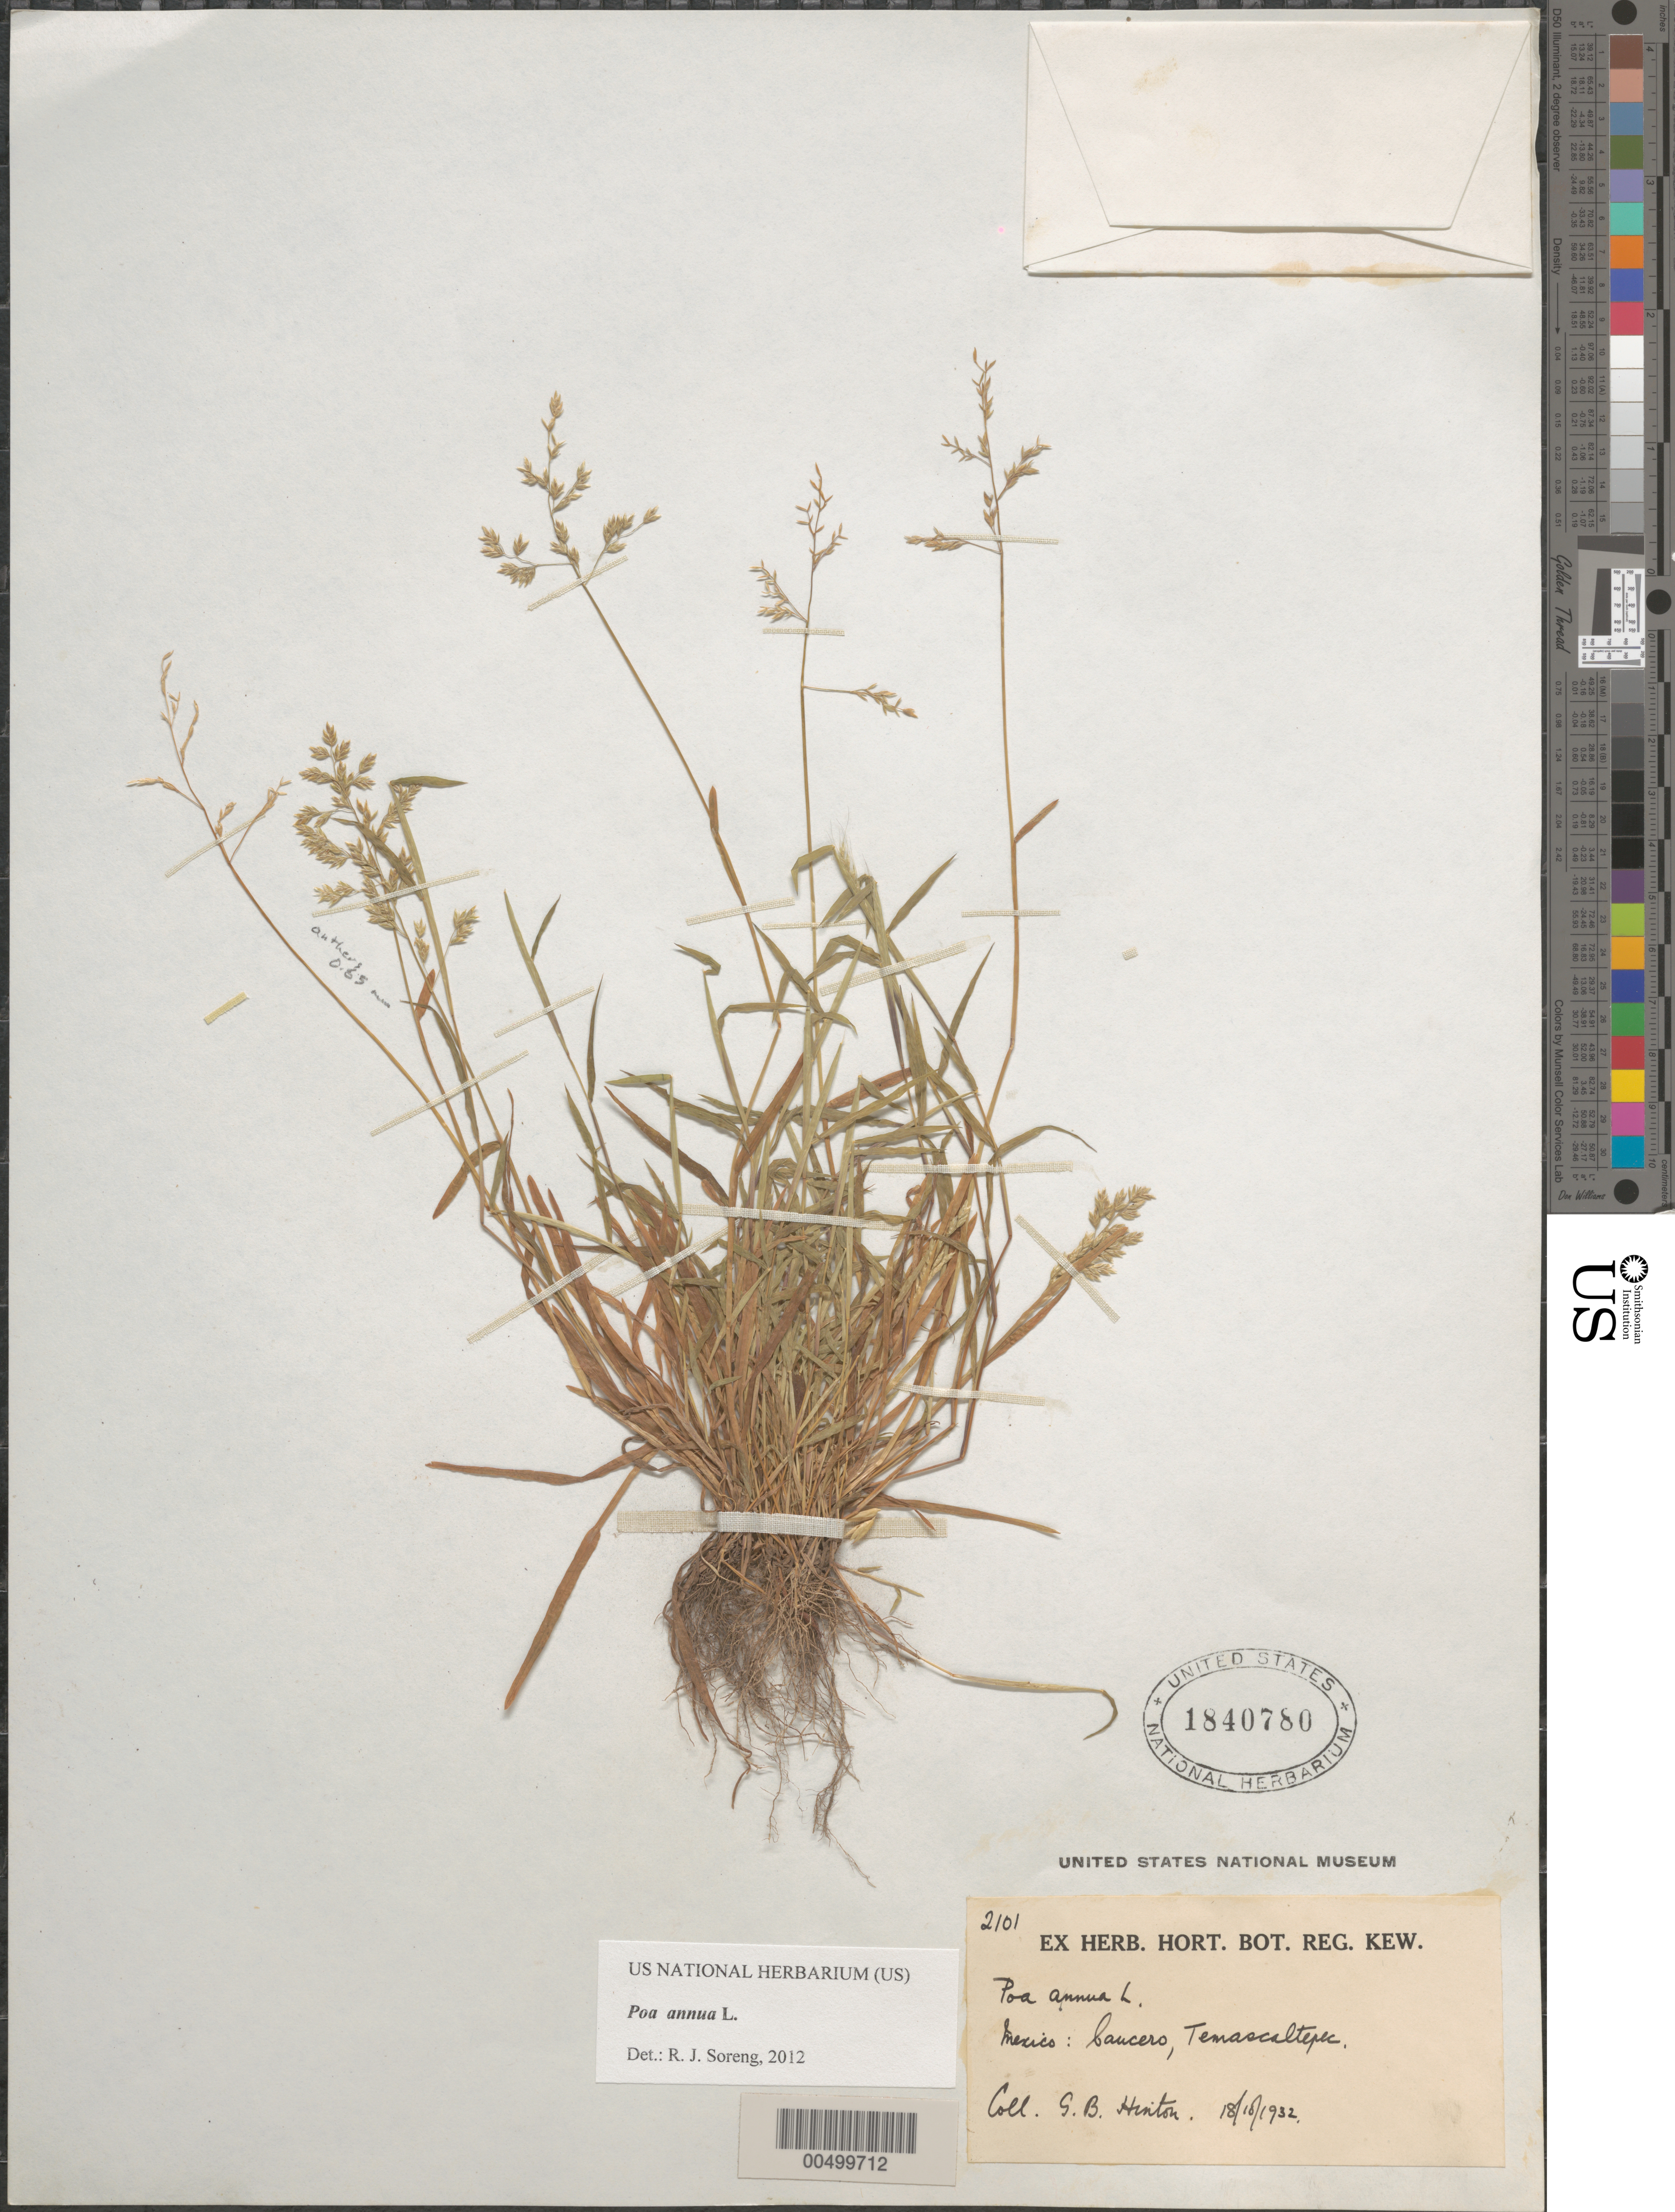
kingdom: Plantae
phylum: Tracheophyta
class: Liliopsida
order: Poales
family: Poaceae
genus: Poa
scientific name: Poa annua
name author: L.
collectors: G. B. Hinton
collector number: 2101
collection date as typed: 18 Oct 1932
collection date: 1932-10-18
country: Mexico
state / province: México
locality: Temascaltepec, Caucero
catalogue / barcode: US 1840780